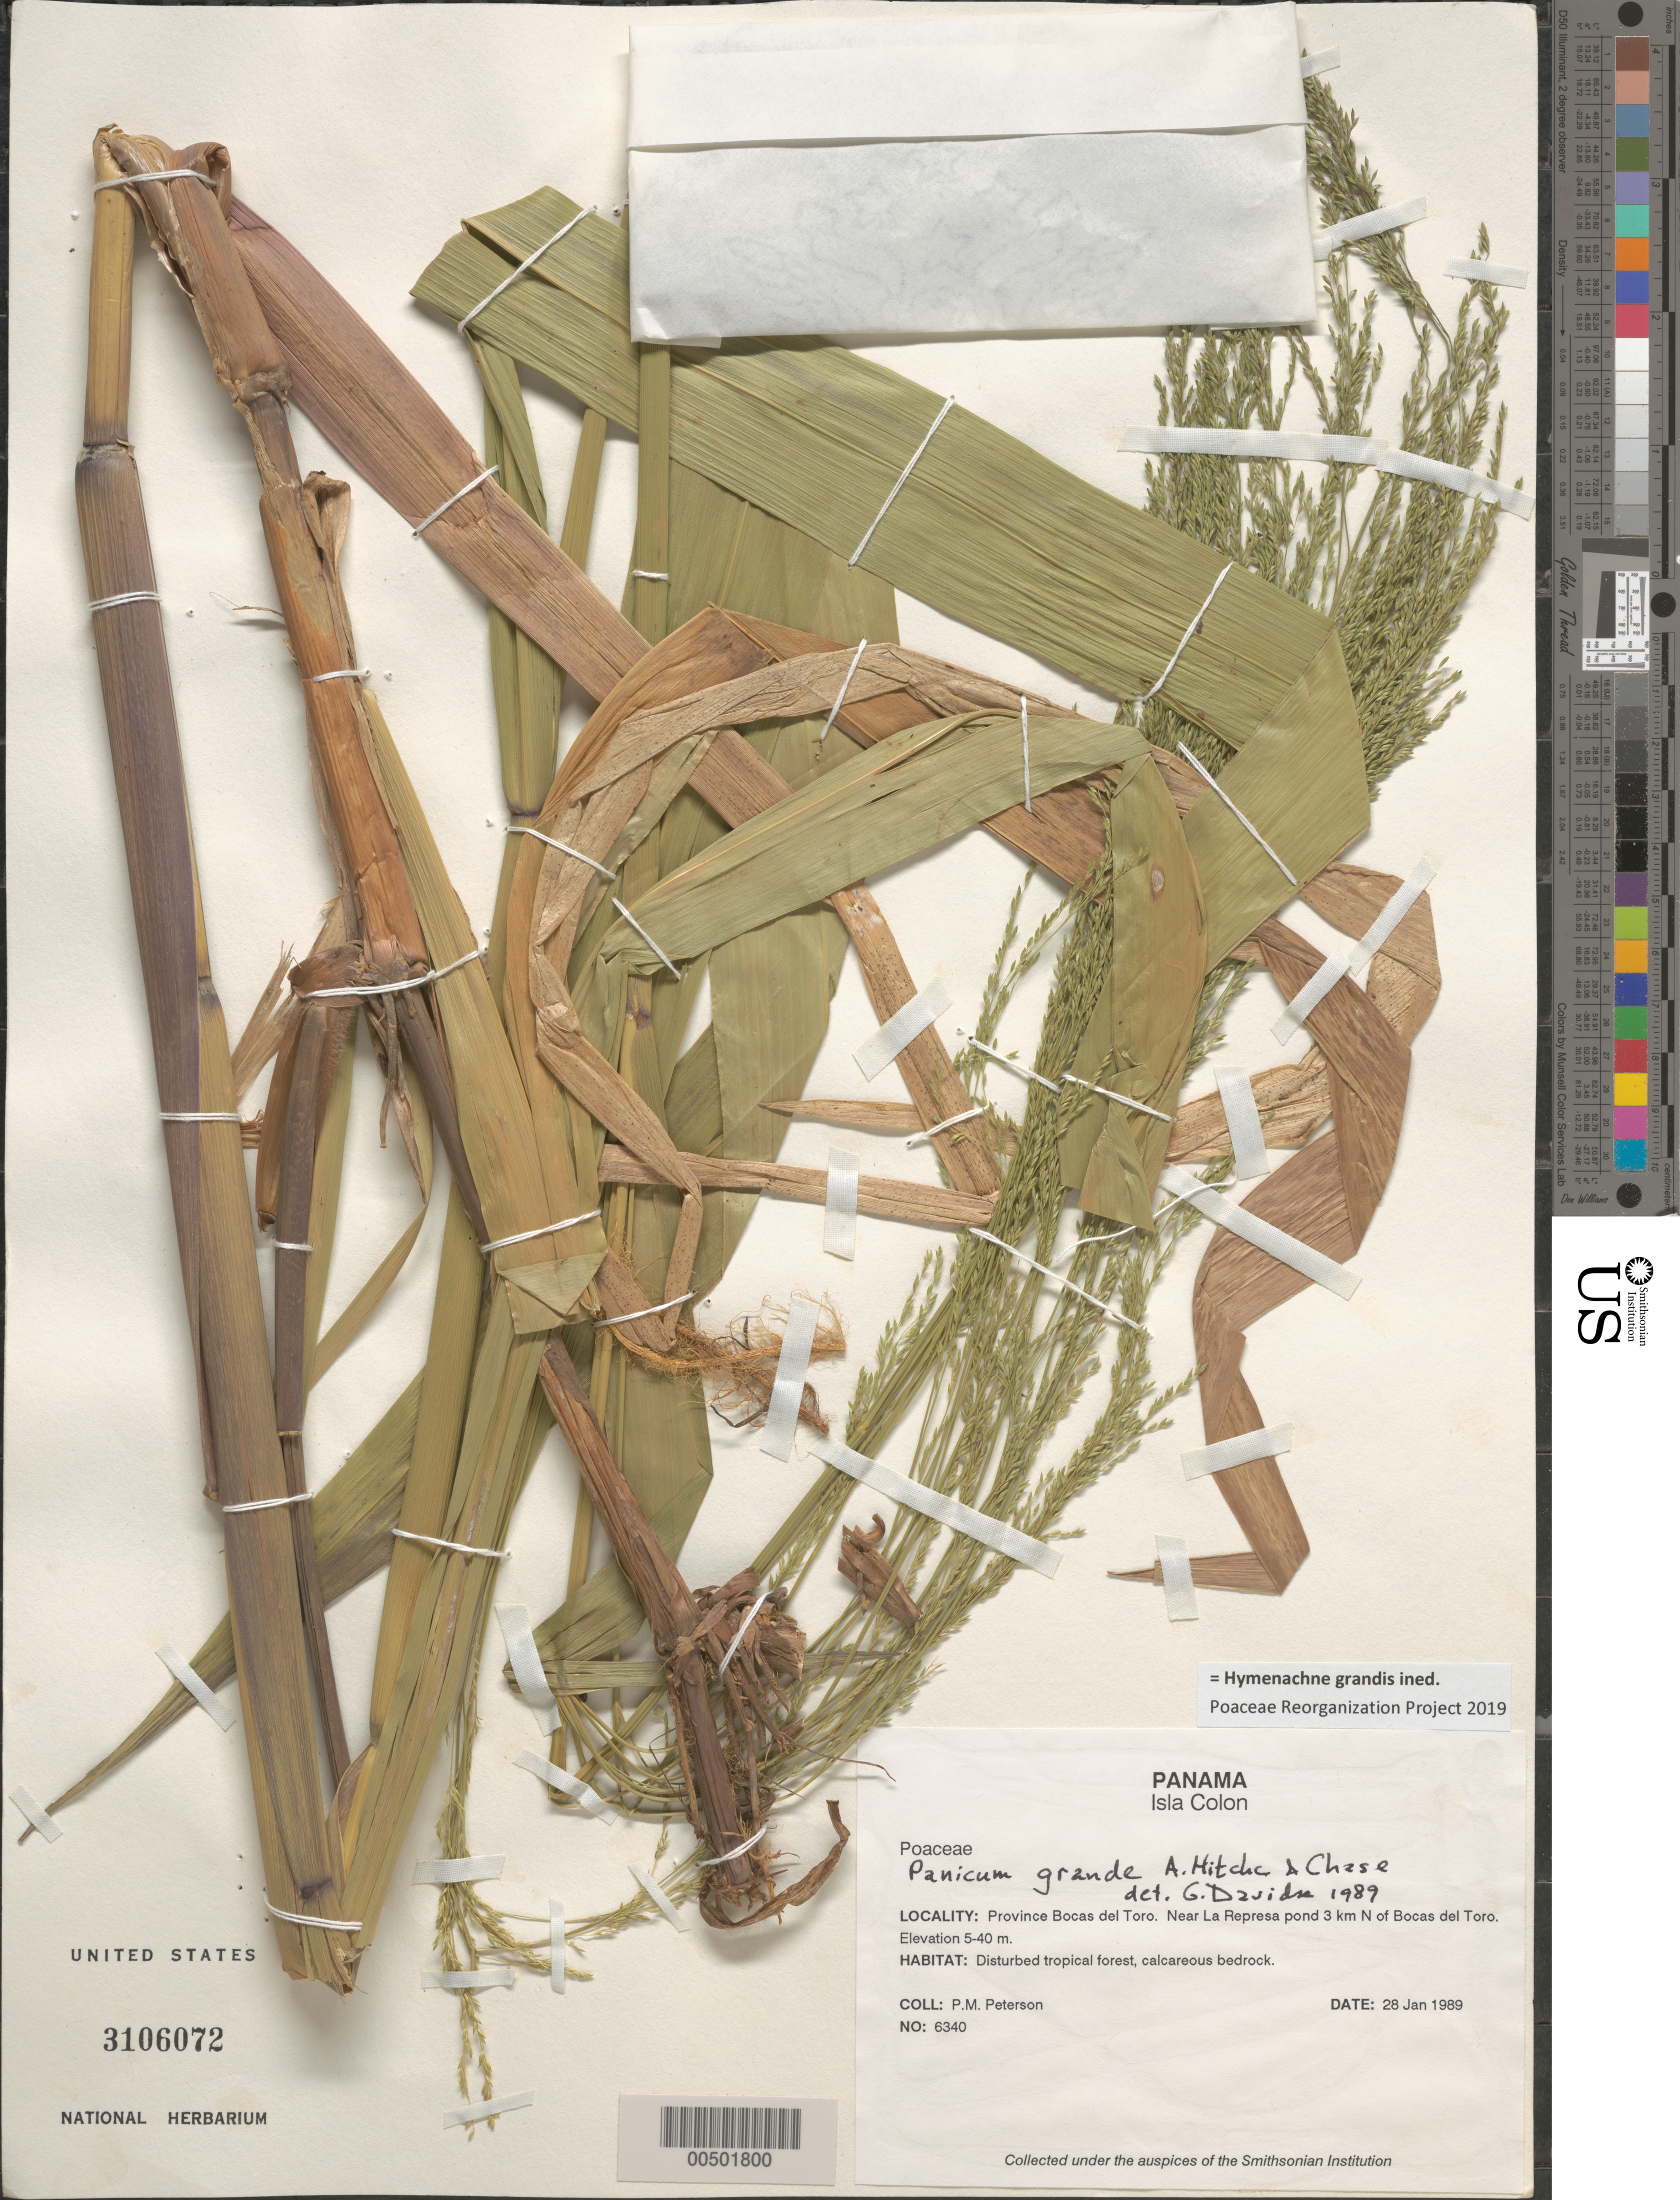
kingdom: Plantae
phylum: Tracheophyta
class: Liliopsida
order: Poales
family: Poaceae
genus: Panicum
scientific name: Panicum grande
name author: Hitchc. & Chase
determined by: Davidse, Gerrit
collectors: P. M. Peterson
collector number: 06340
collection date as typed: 28 Jan 1989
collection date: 1989-01-28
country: Panama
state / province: Bocas del Toro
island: Colón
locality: Isla Colon, near La Represa pond 3 km N of Bocas del Toro.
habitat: Disturbed tropical forest, calcareous bedrock.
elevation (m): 5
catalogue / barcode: US 3106072